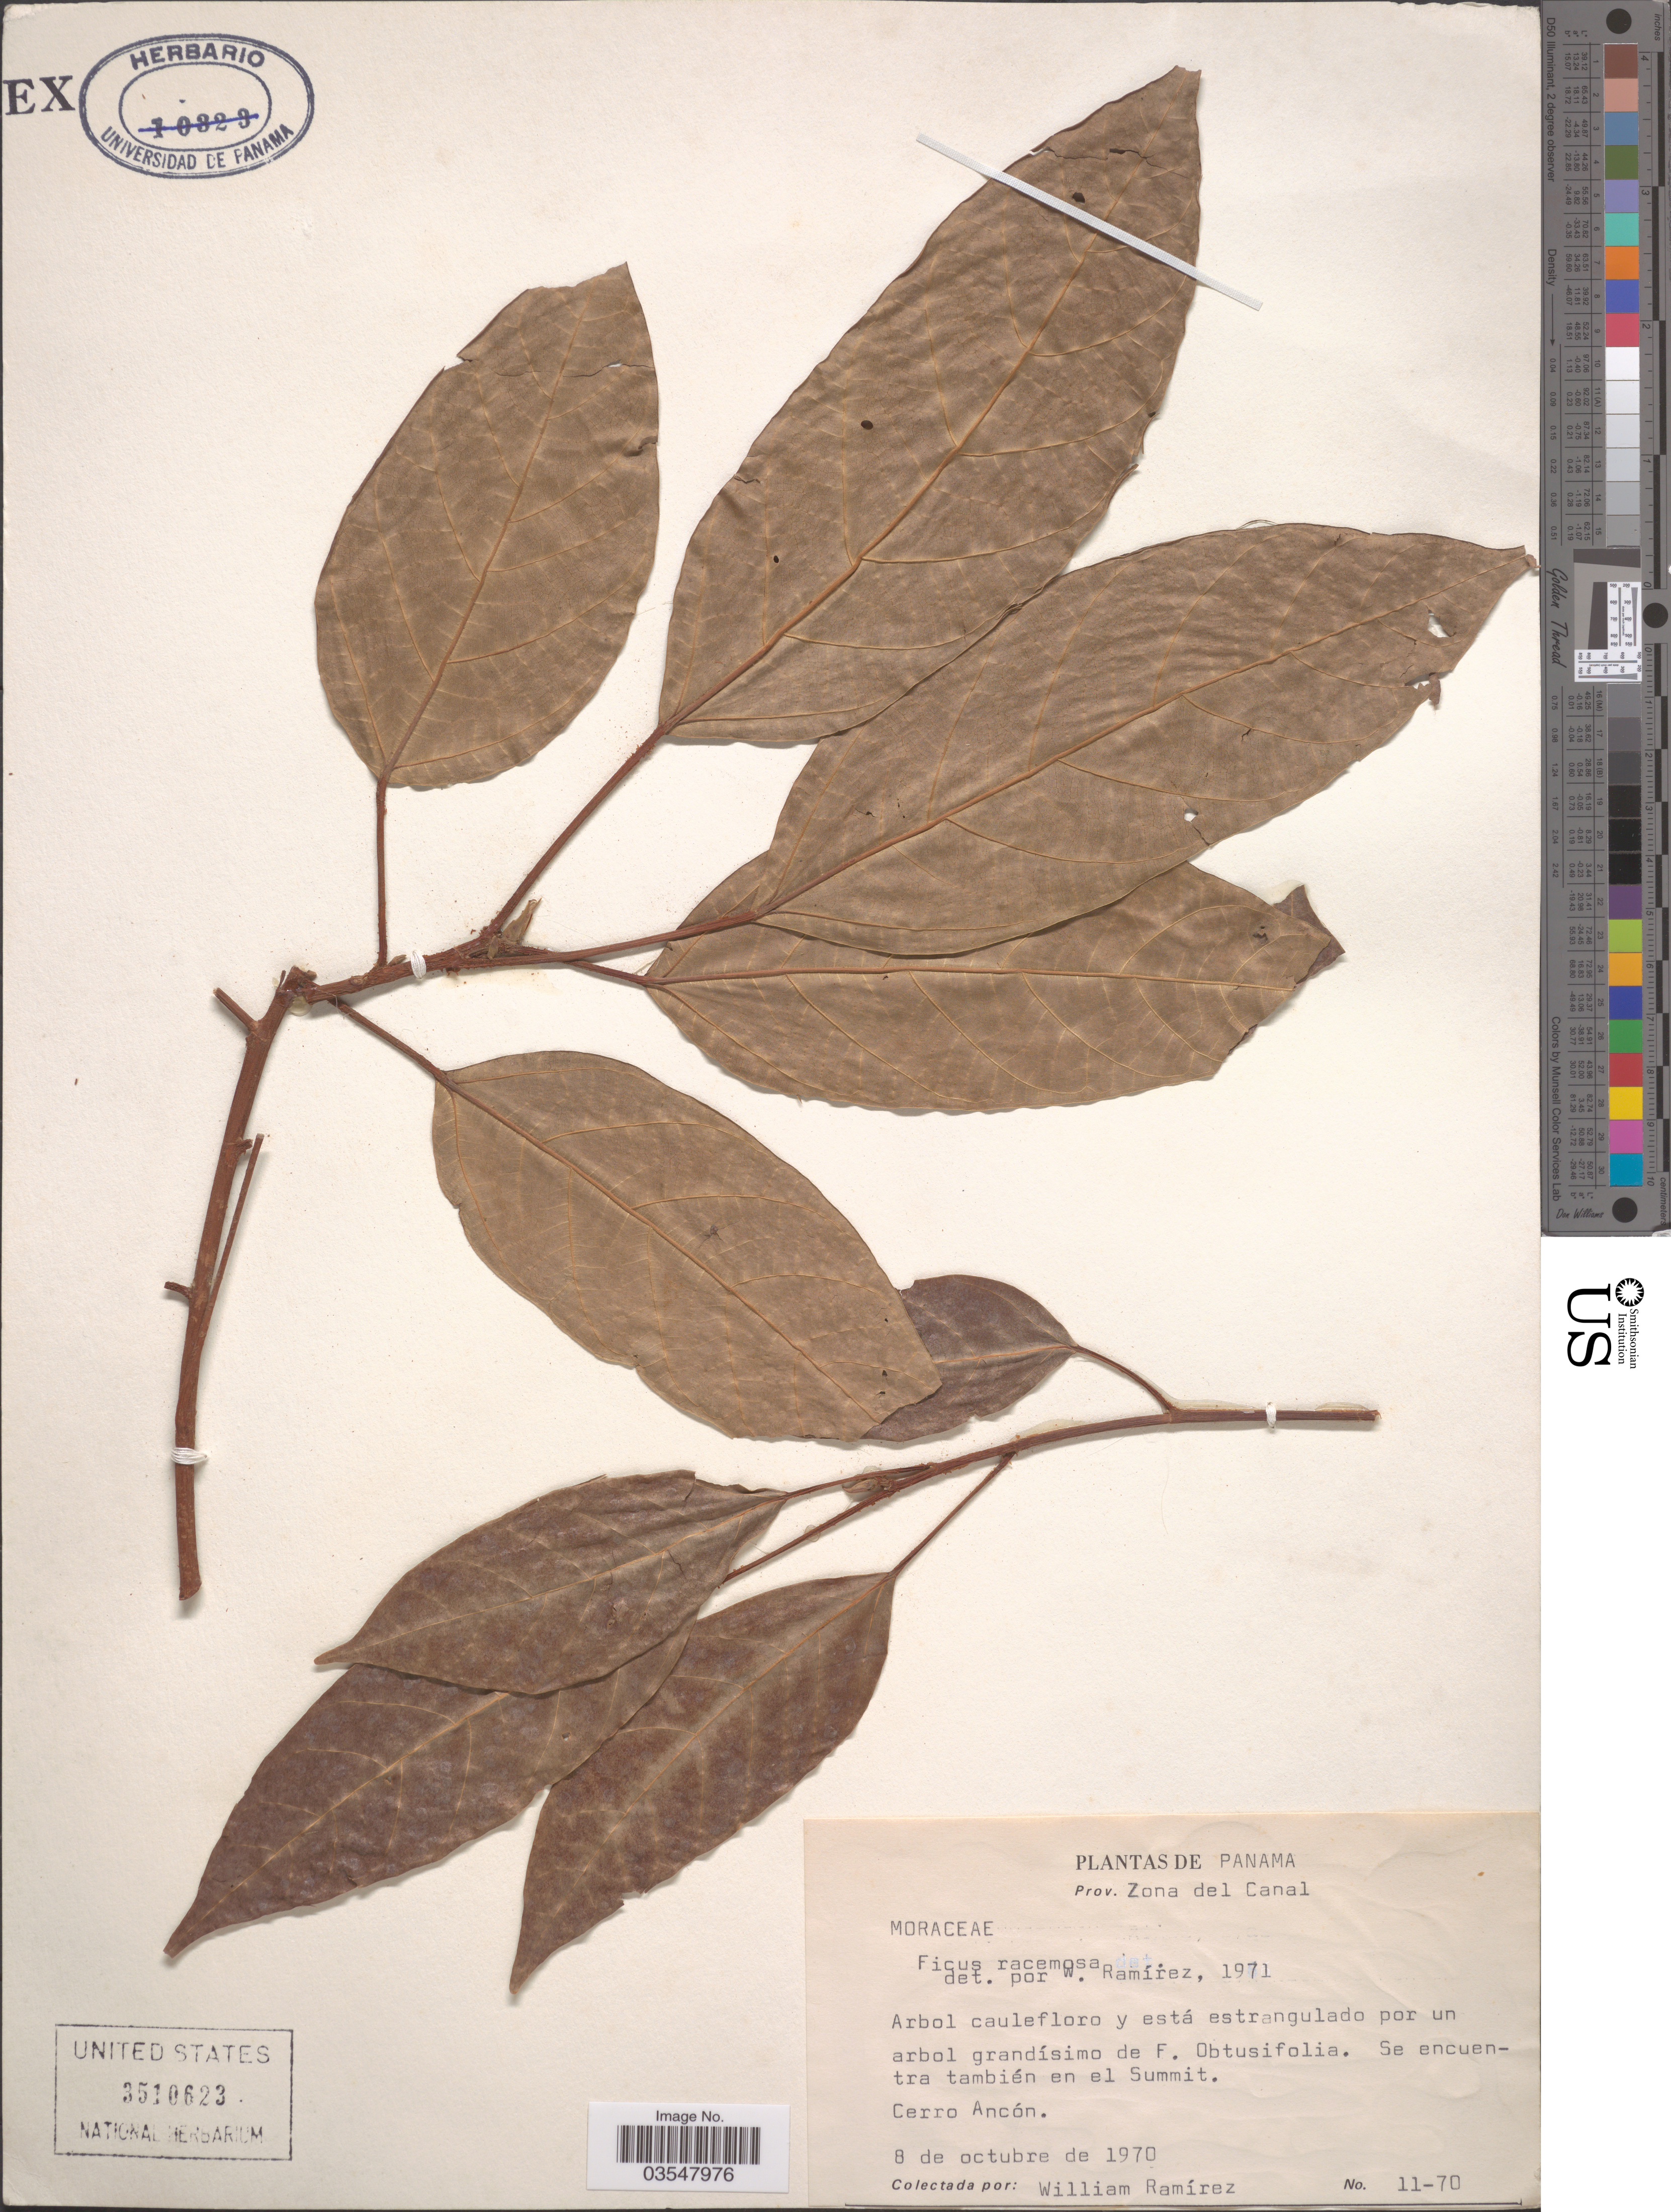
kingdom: Plantae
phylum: Tracheophyta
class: Magnoliopsida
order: Rosales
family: Moraceae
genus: Ficus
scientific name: Ficus racemosa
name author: L.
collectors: W. Ramirez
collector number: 11-70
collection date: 1970-10-08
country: Panama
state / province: Colón / Panamá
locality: Prov. Zona del Canal. Se encuentra también en el Summit. Cerro Ancón.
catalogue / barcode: US 3510623